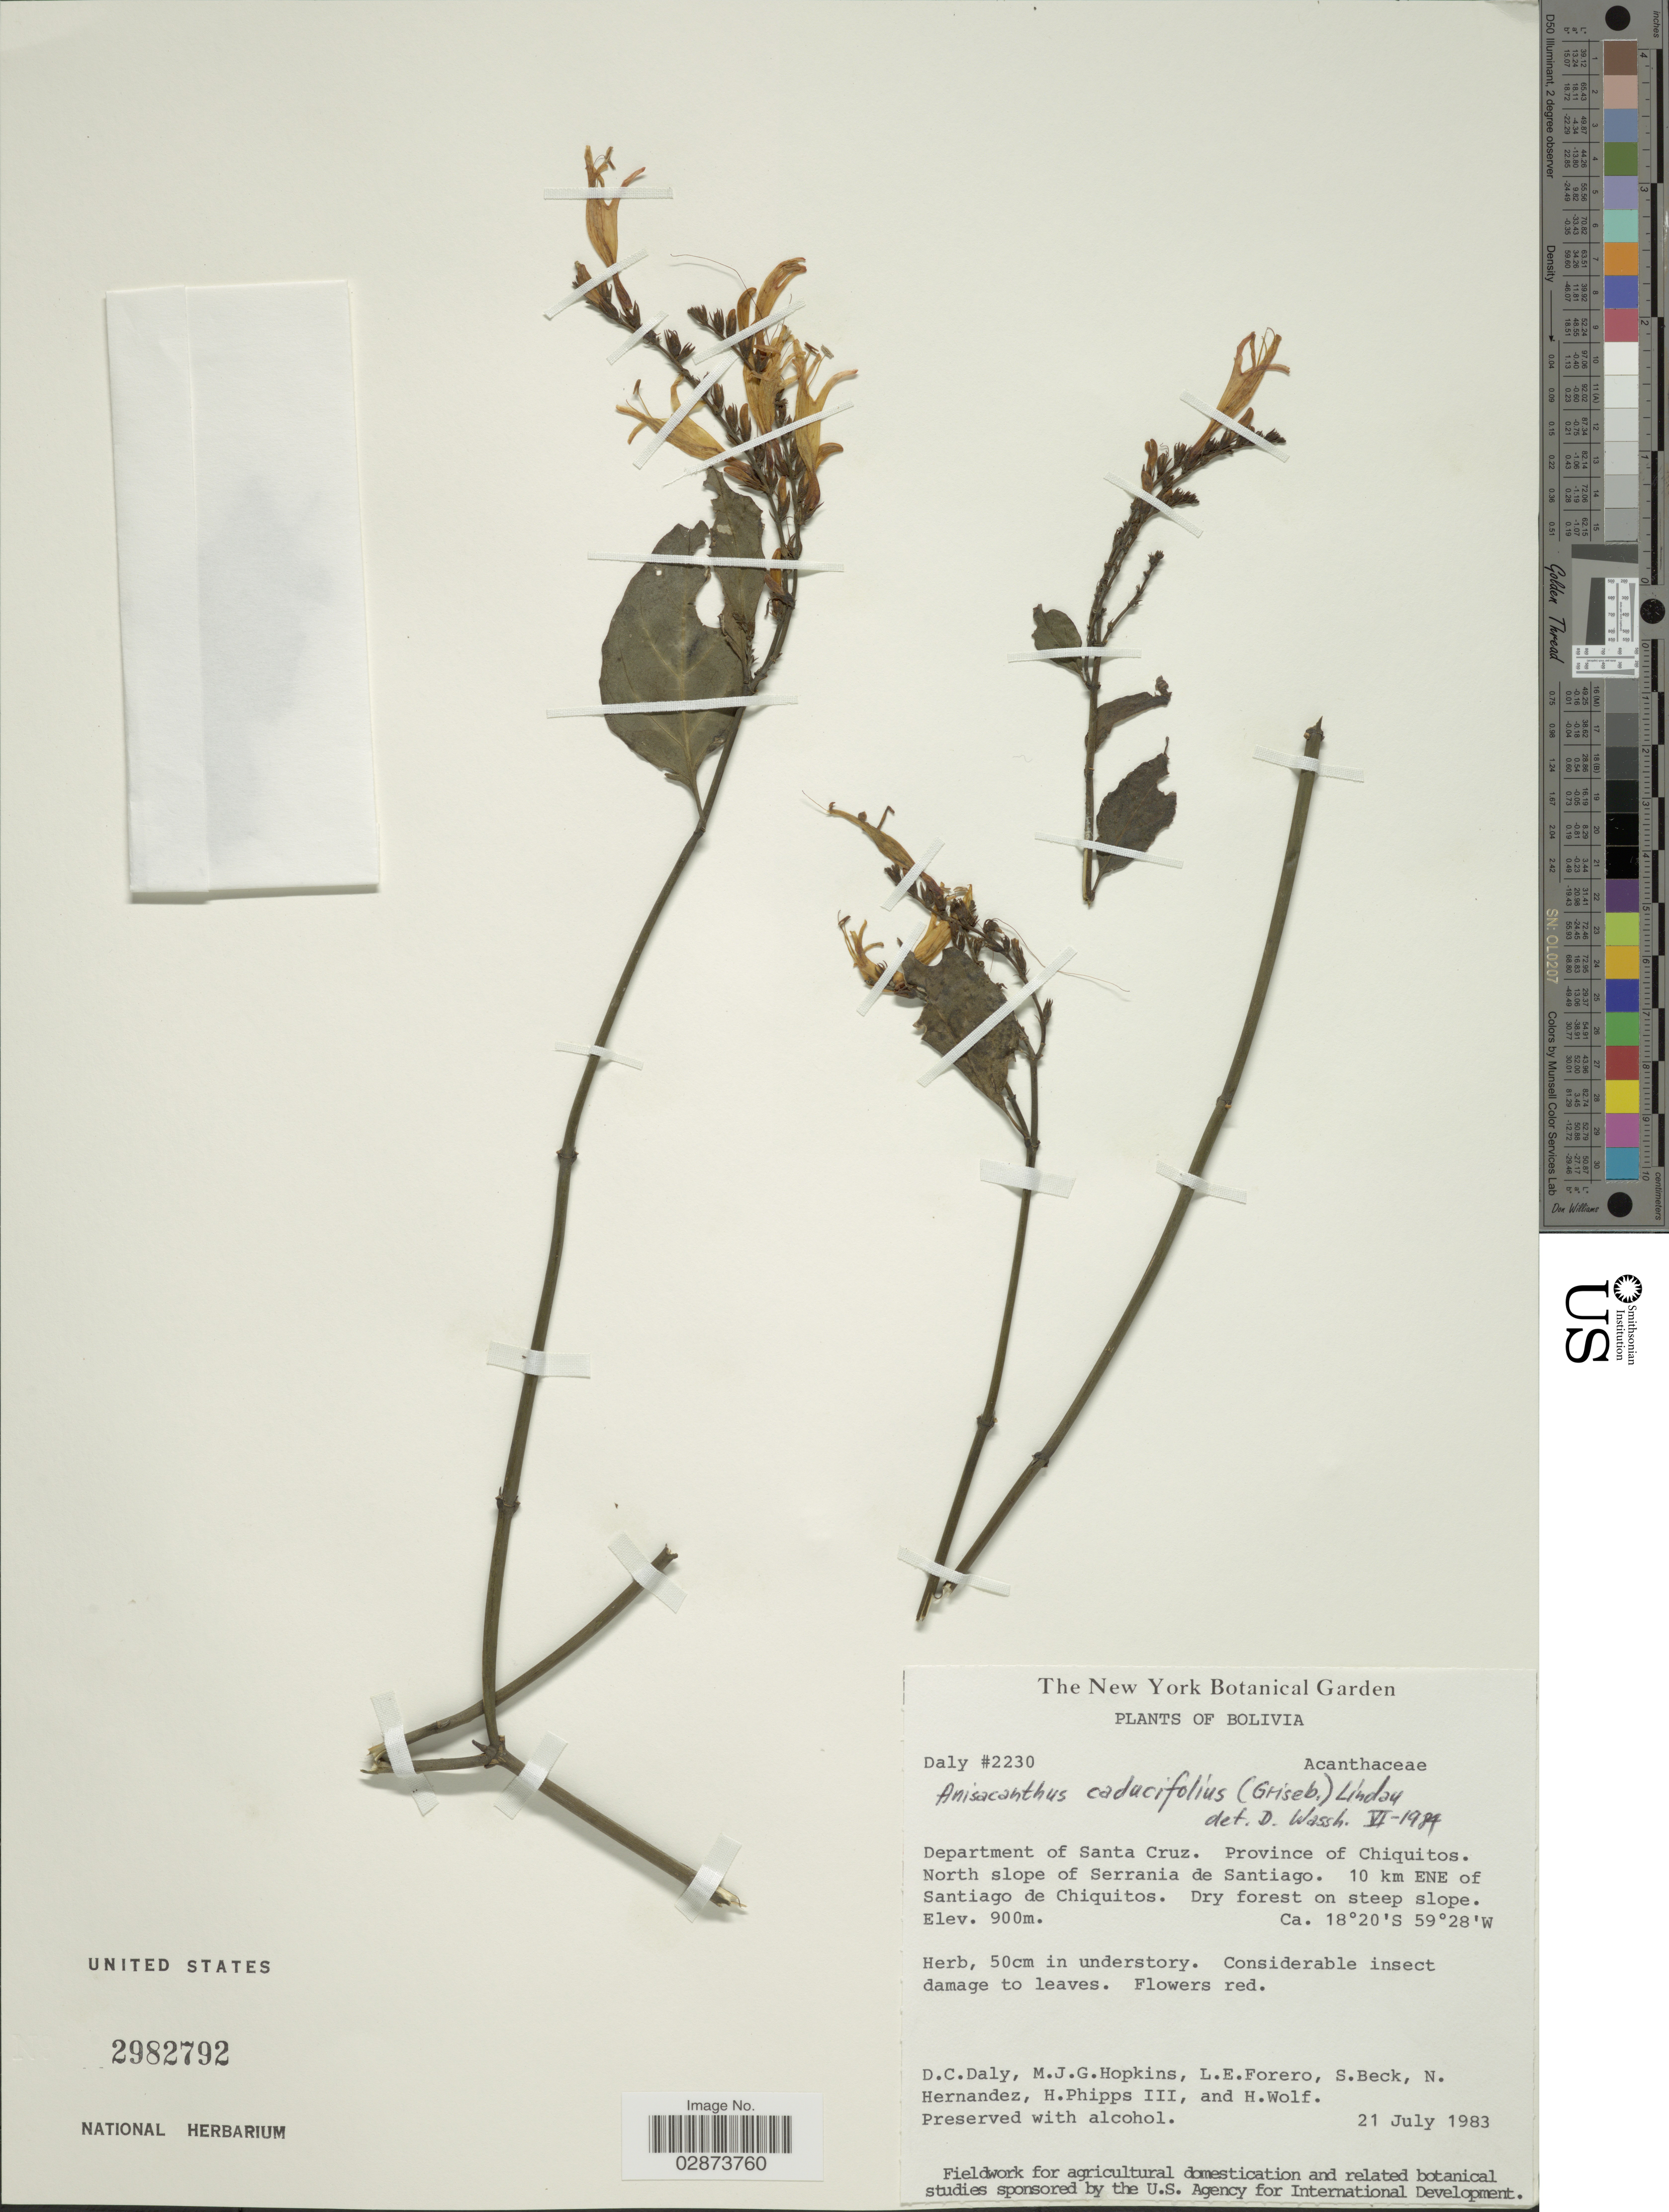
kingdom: Plantae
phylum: Tracheophyta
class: Magnoliopsida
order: Lamiales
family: Acanthaceae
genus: Thyrsacanthus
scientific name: Thyrsacanthus boliviensis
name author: (Nees) A.L.A. Côrtes & Rapini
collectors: D. C. Daly, M. J. G. Hopkins, L. Forero, S. G. Beck & et al.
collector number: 2230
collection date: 1983-07-21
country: Bolivia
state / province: Santa Cruz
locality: Department of Santa Cruz. Province of Chiquitos. North slope of Serrania de Santiago. 10 km ENE of Santiago de Chiquitos.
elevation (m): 900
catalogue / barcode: US 2982792